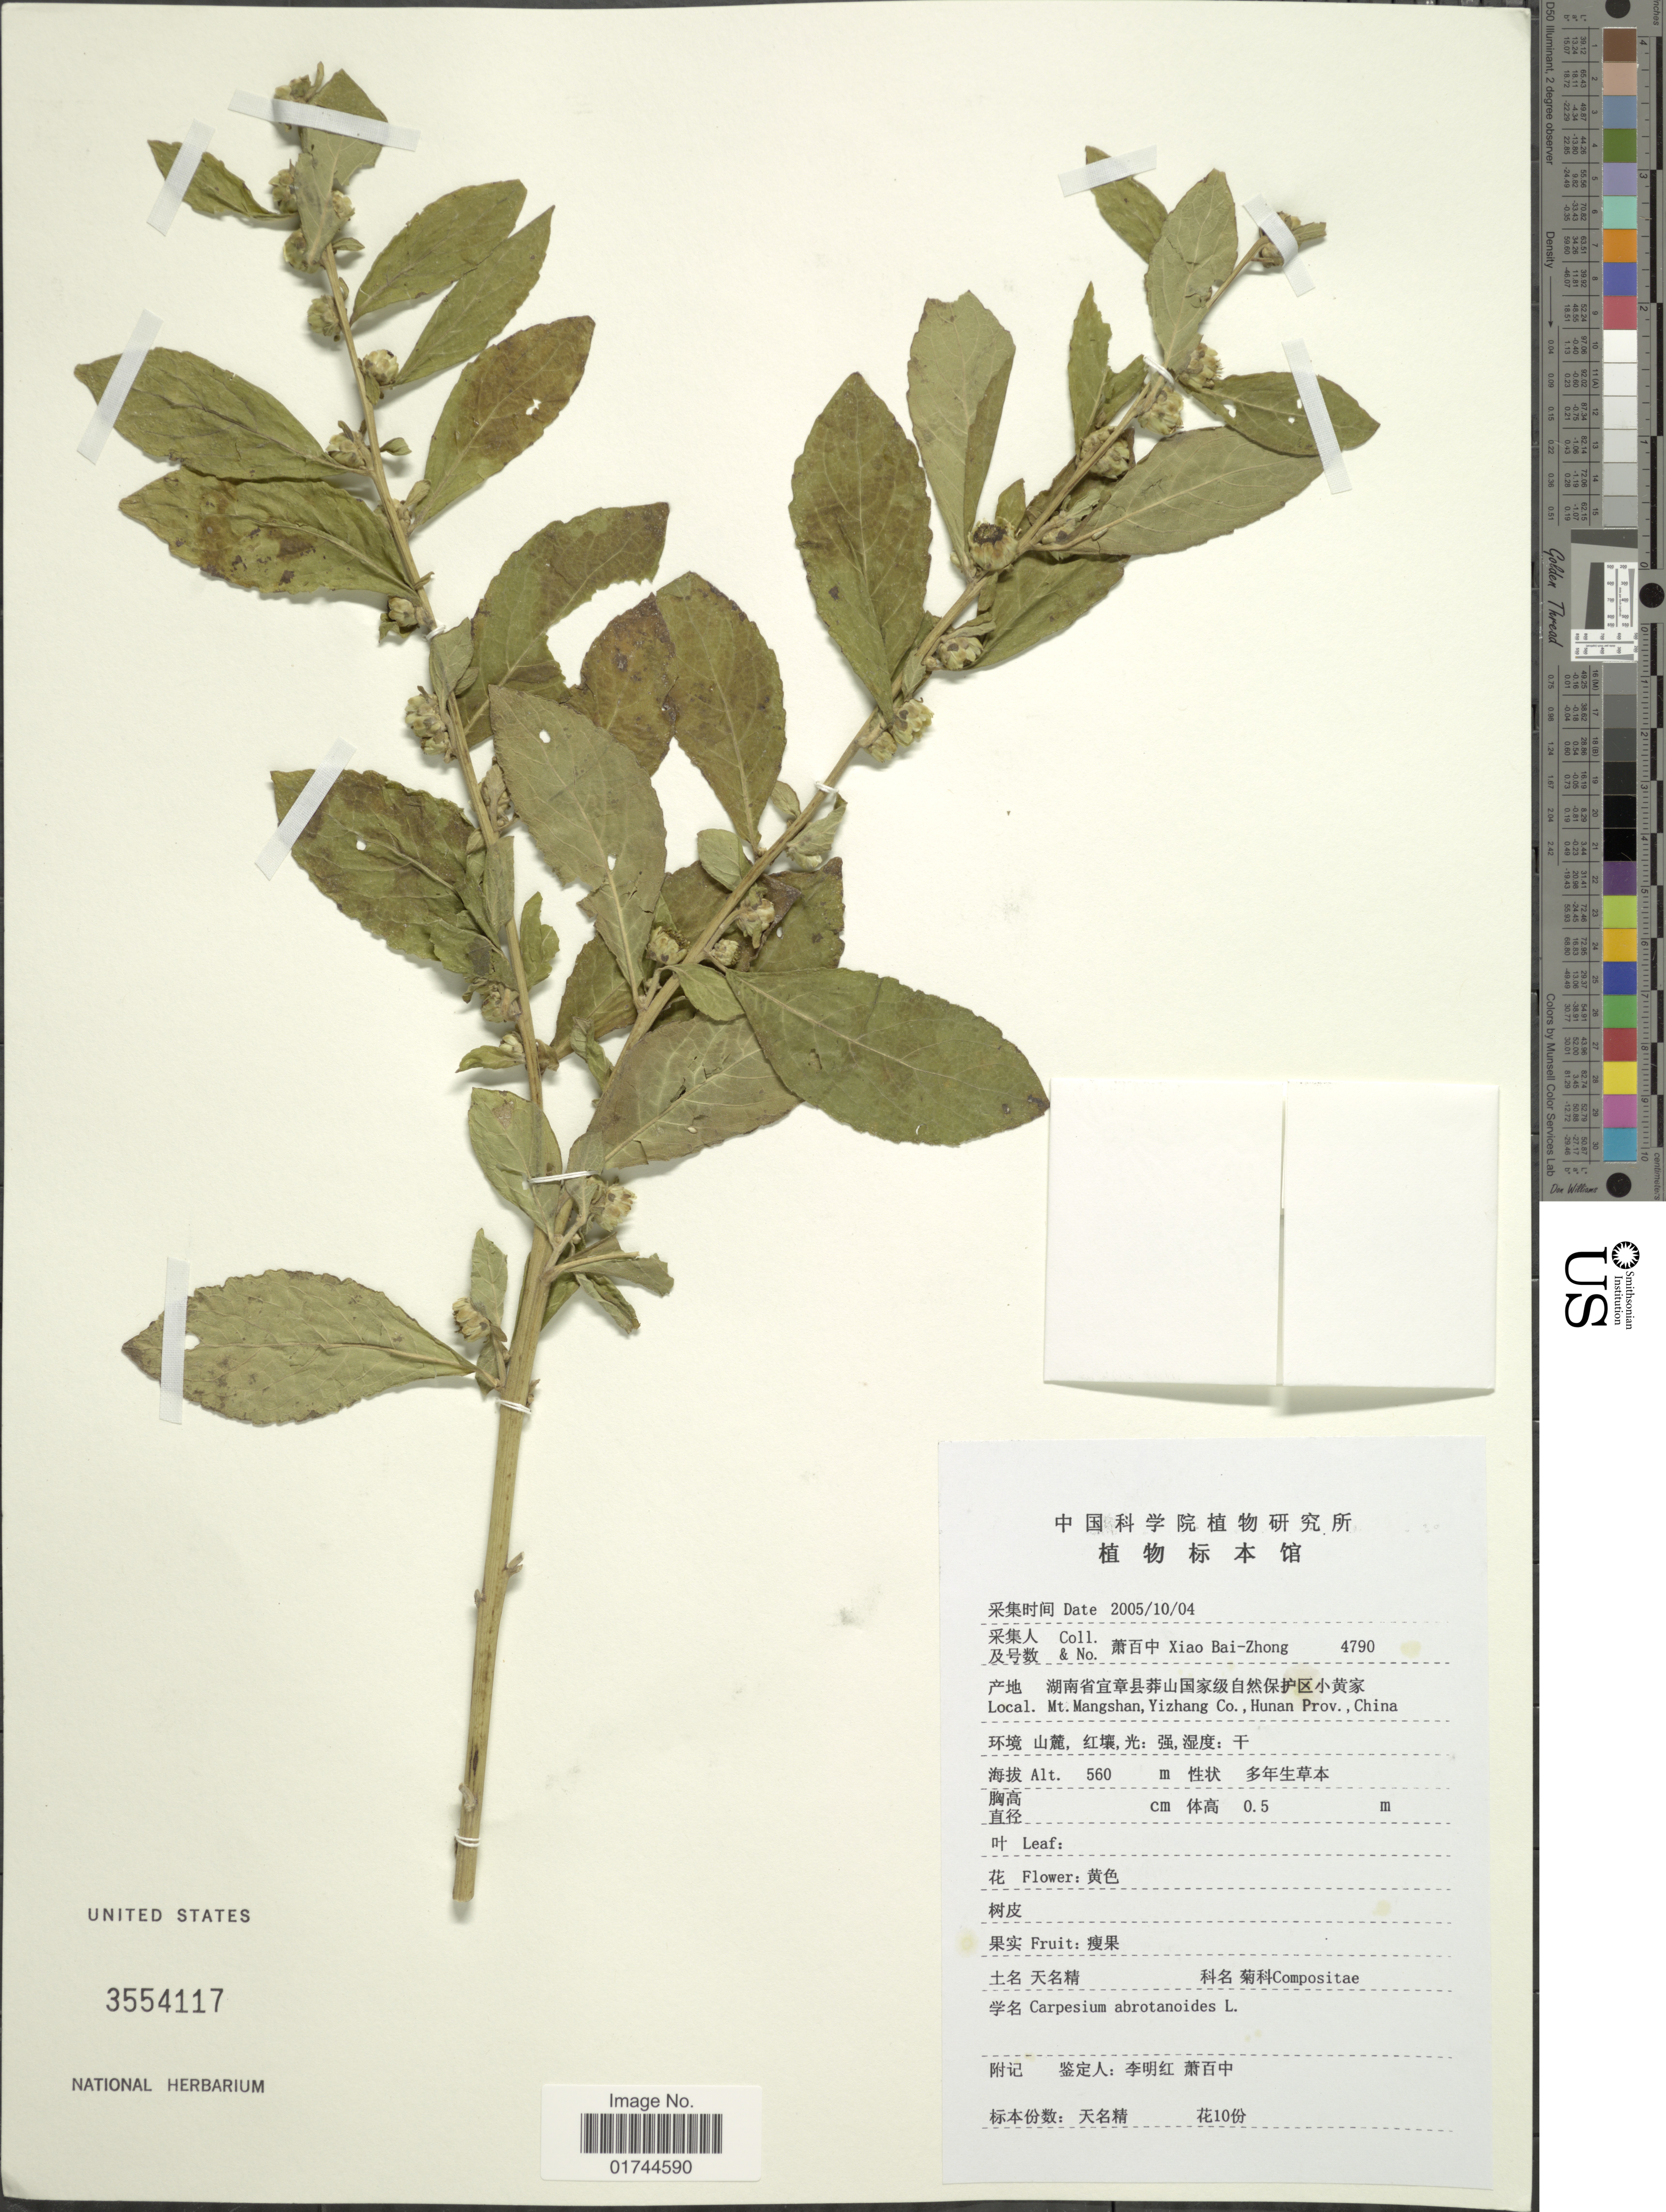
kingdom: Plantae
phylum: Tracheophyta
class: Magnoliopsida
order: Asterales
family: Asteraceae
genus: Carpesium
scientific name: Carpesium abrotanoides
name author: L.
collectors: B. Z. Xiao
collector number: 4790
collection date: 2005-10-04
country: China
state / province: Hunan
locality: Mt. Mangshan, Yizhang Co.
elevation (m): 560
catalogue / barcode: US 3554117